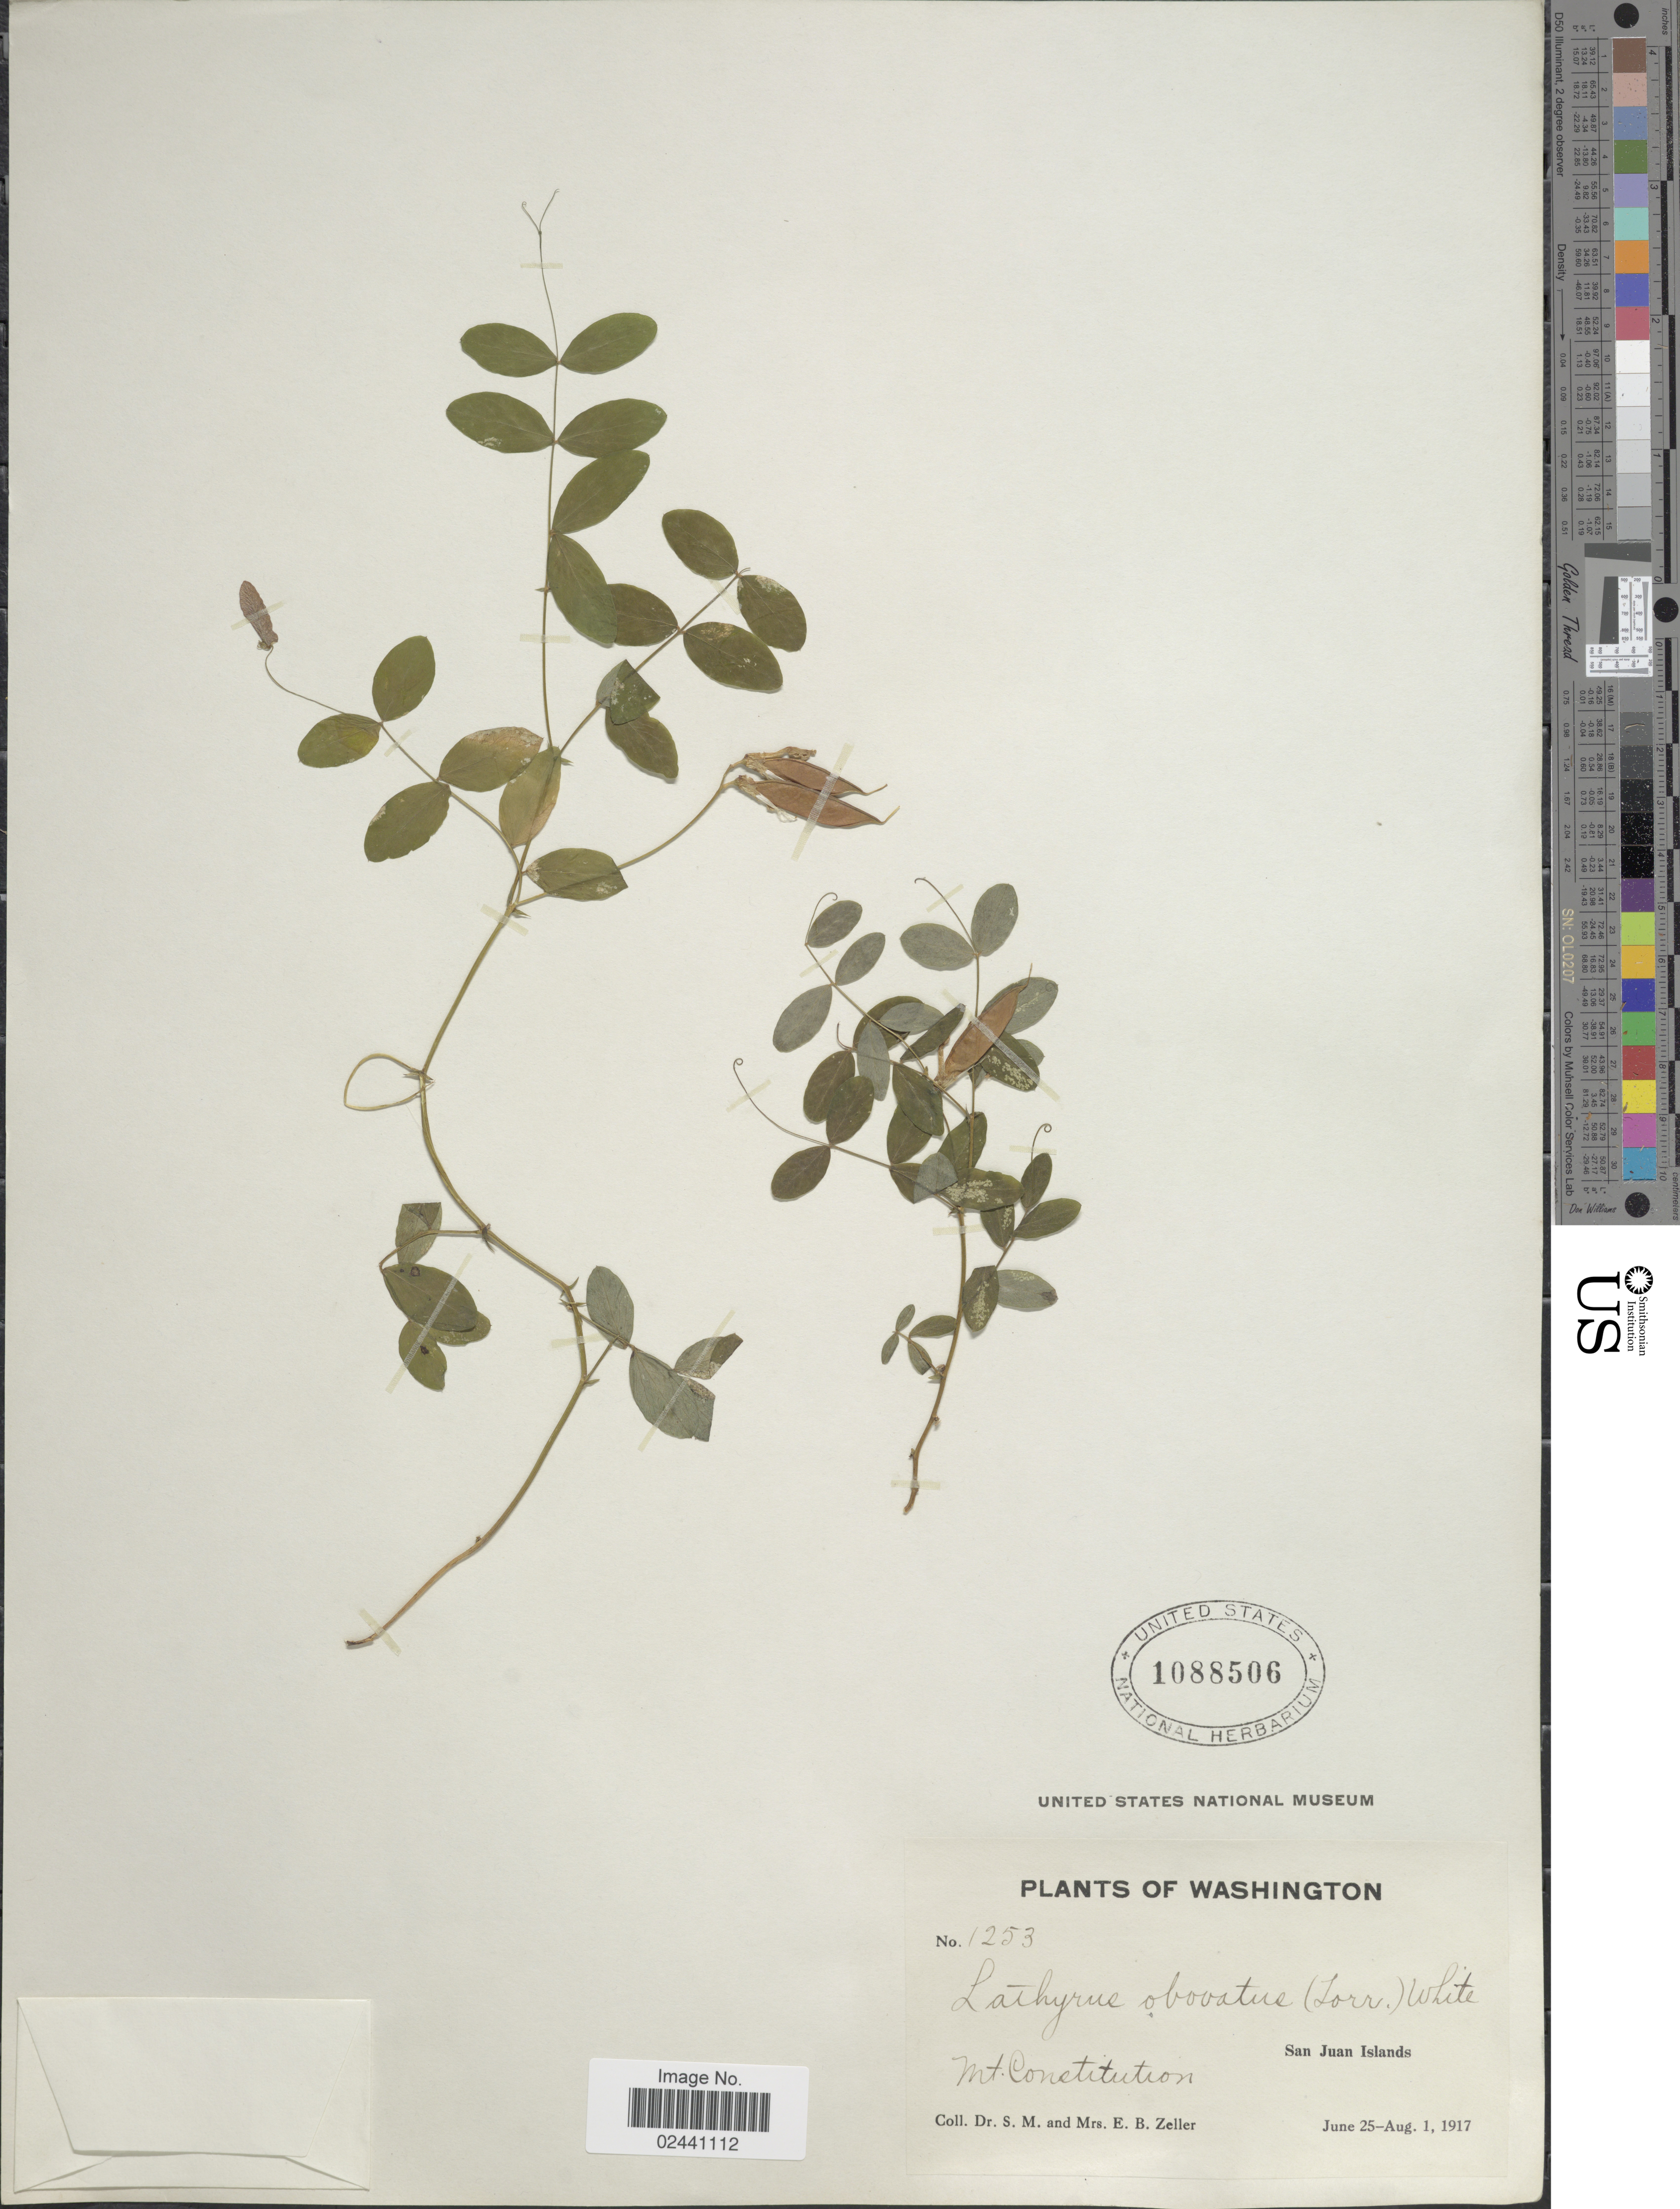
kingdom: Plantae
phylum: Tracheophyta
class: Magnoliopsida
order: Fabales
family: Fabaceae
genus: Lathyrus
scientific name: Lathyrus nevadensis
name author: S. Watson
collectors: S. Zeller & E. Zeller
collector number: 1253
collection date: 1917-06-25/1917-08-01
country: United States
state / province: Washington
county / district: San Juan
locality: San Juan Islands. Mt. Constitution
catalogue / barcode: US 1088506